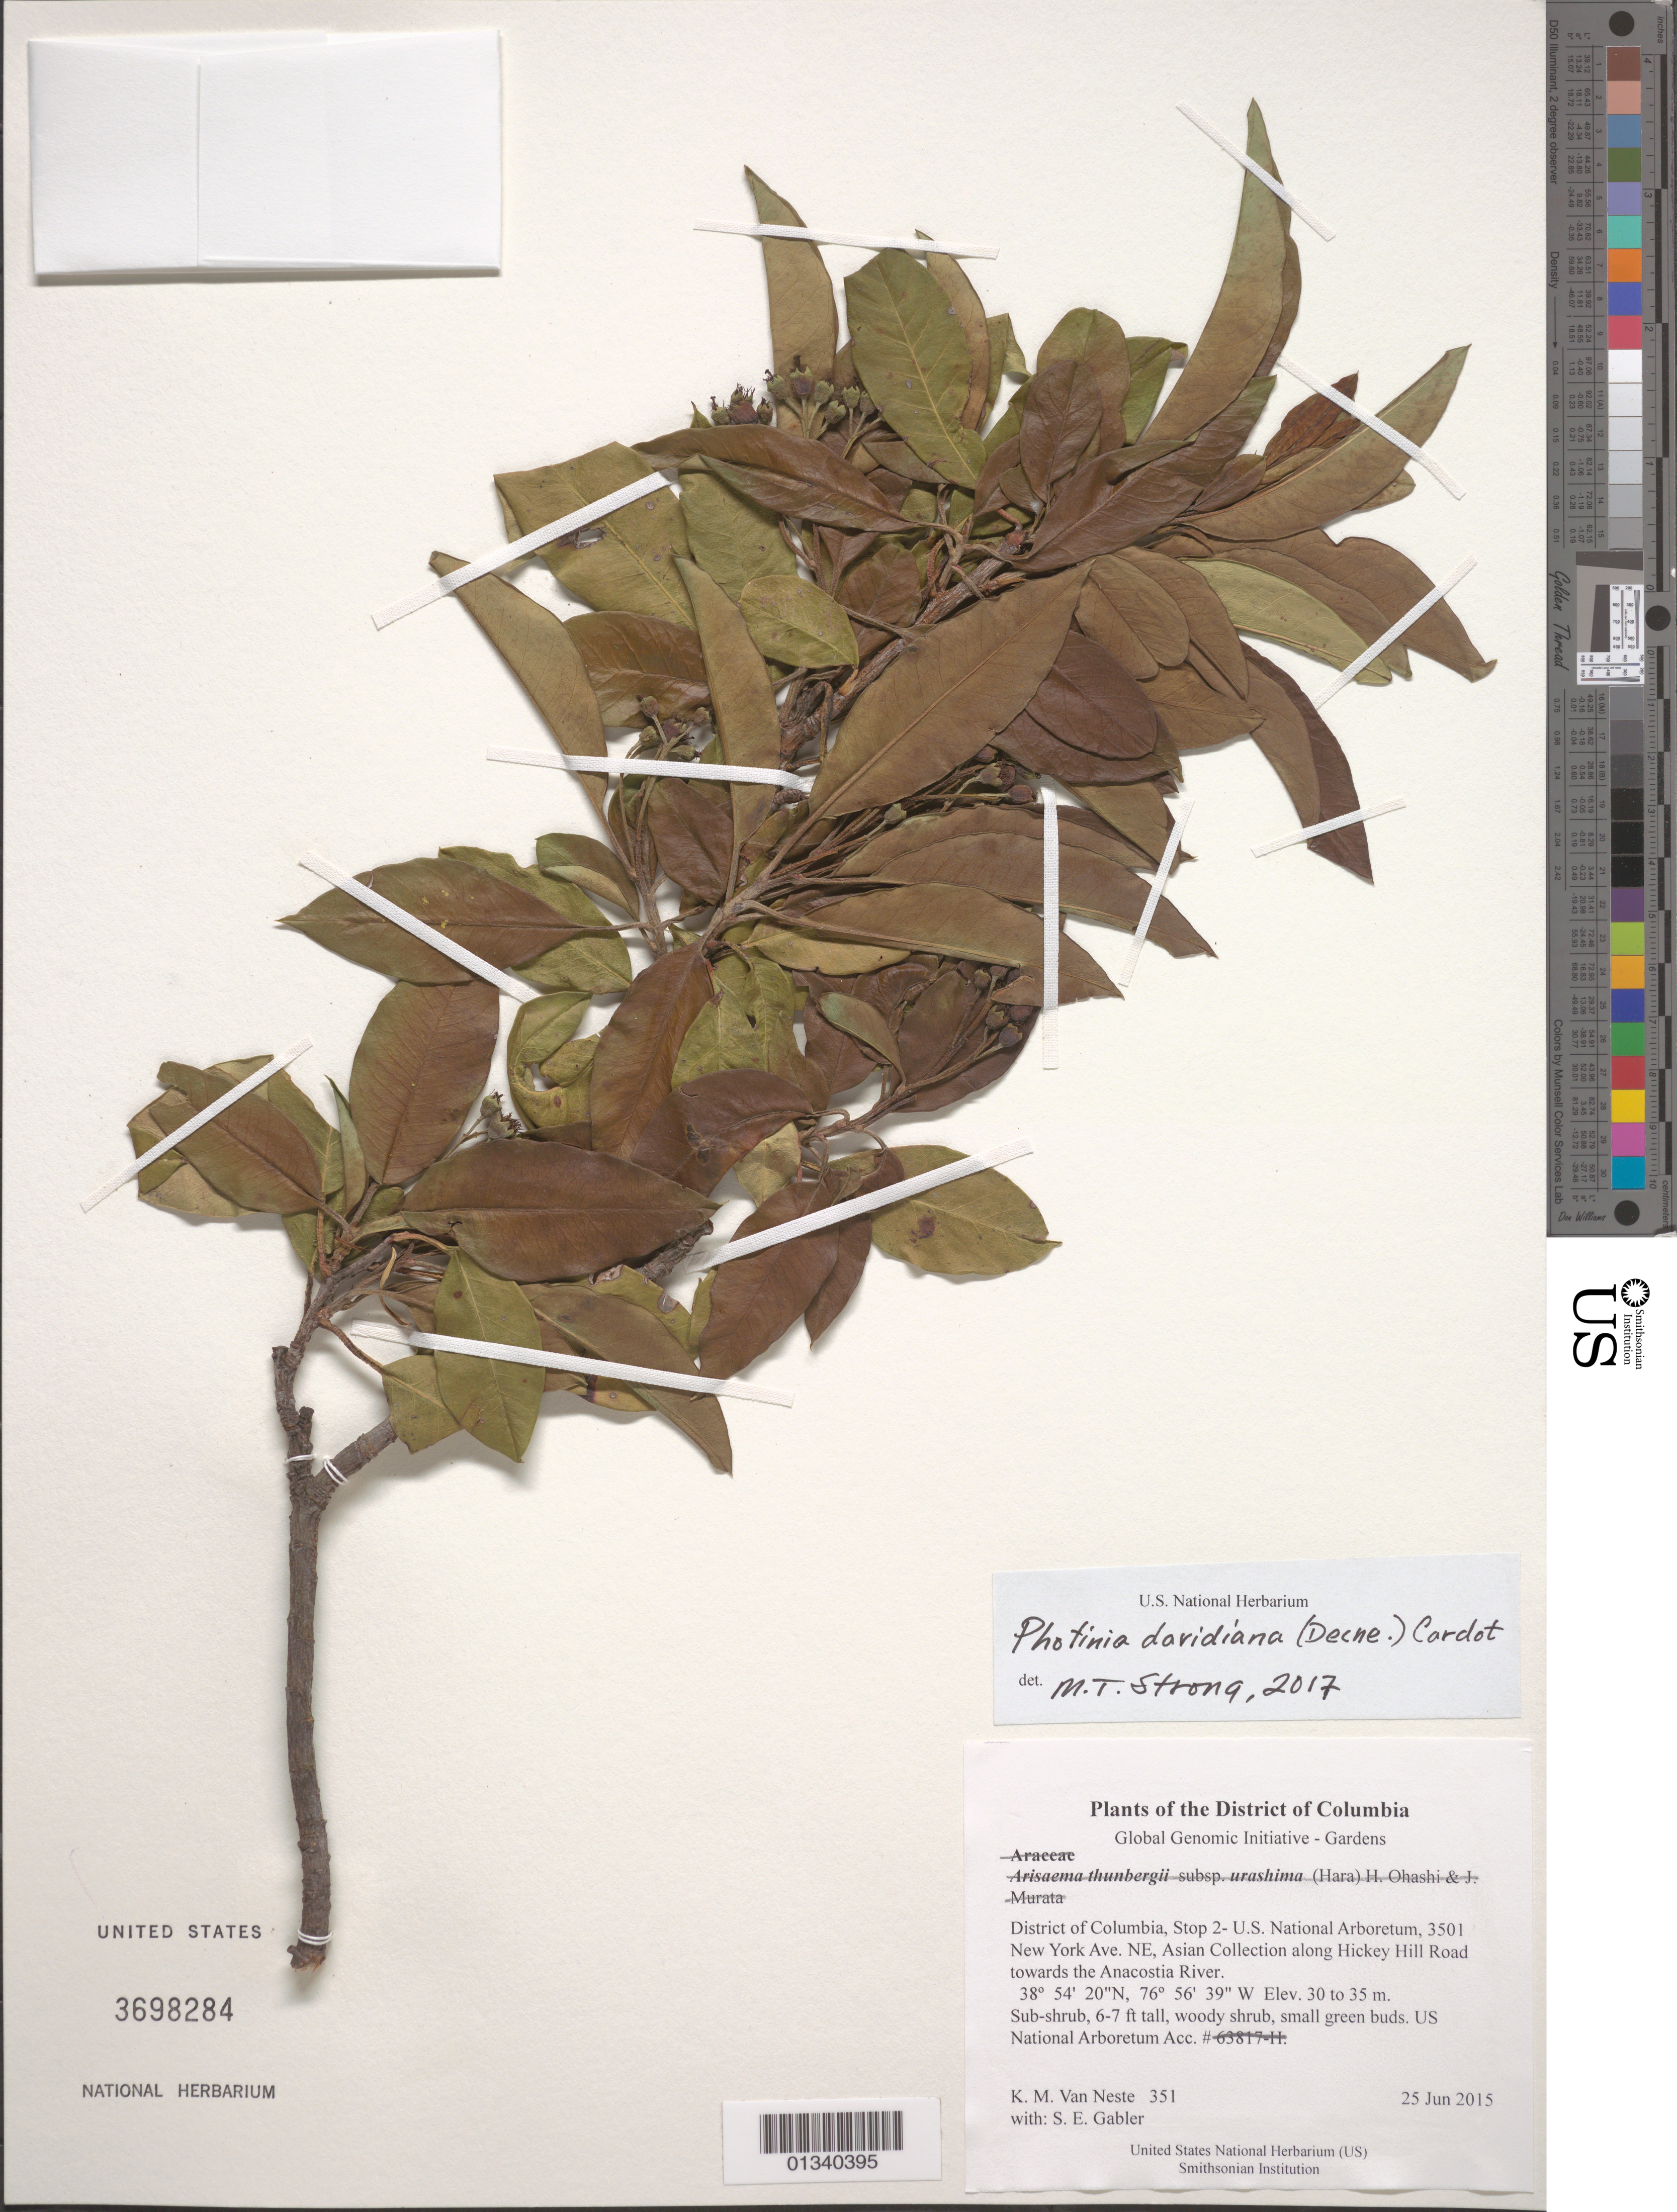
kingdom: Plantae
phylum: Tracheophyta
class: Magnoliopsida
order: Rosales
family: Rosaceae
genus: Photinia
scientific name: Photinia davidiana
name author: (Decne.) Cardot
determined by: Strong, Mark T., (BOT), Smithsonian Institution - National Museum of Natural History (UNITED STATES)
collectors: K. M. Van Neste & S. E. Gabler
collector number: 351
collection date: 2015-06-25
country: United States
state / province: District of Columbia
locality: Stop 2- U.S. National Arboretum, 3501 New York Ave. NE, Asian Collection along Hickey Hill Road towards the Anacostia River.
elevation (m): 30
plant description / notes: Arisaema thunbergii subsp. urashima NATIONAL ARBORETUM PROVENANCE INFO: USNA ACCESSION: 63817 PROVENANCE CODE: G FULL PROVENANCE: from a cultivated plant not of known wild origin; This specimen is Photinia davidiana (Decne.) Cordat, not NA ACCESSION: 63817 which is Arisaema thunbergii subsp. urashima The wrong NA accession number was assigned to this collection.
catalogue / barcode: US 3698284